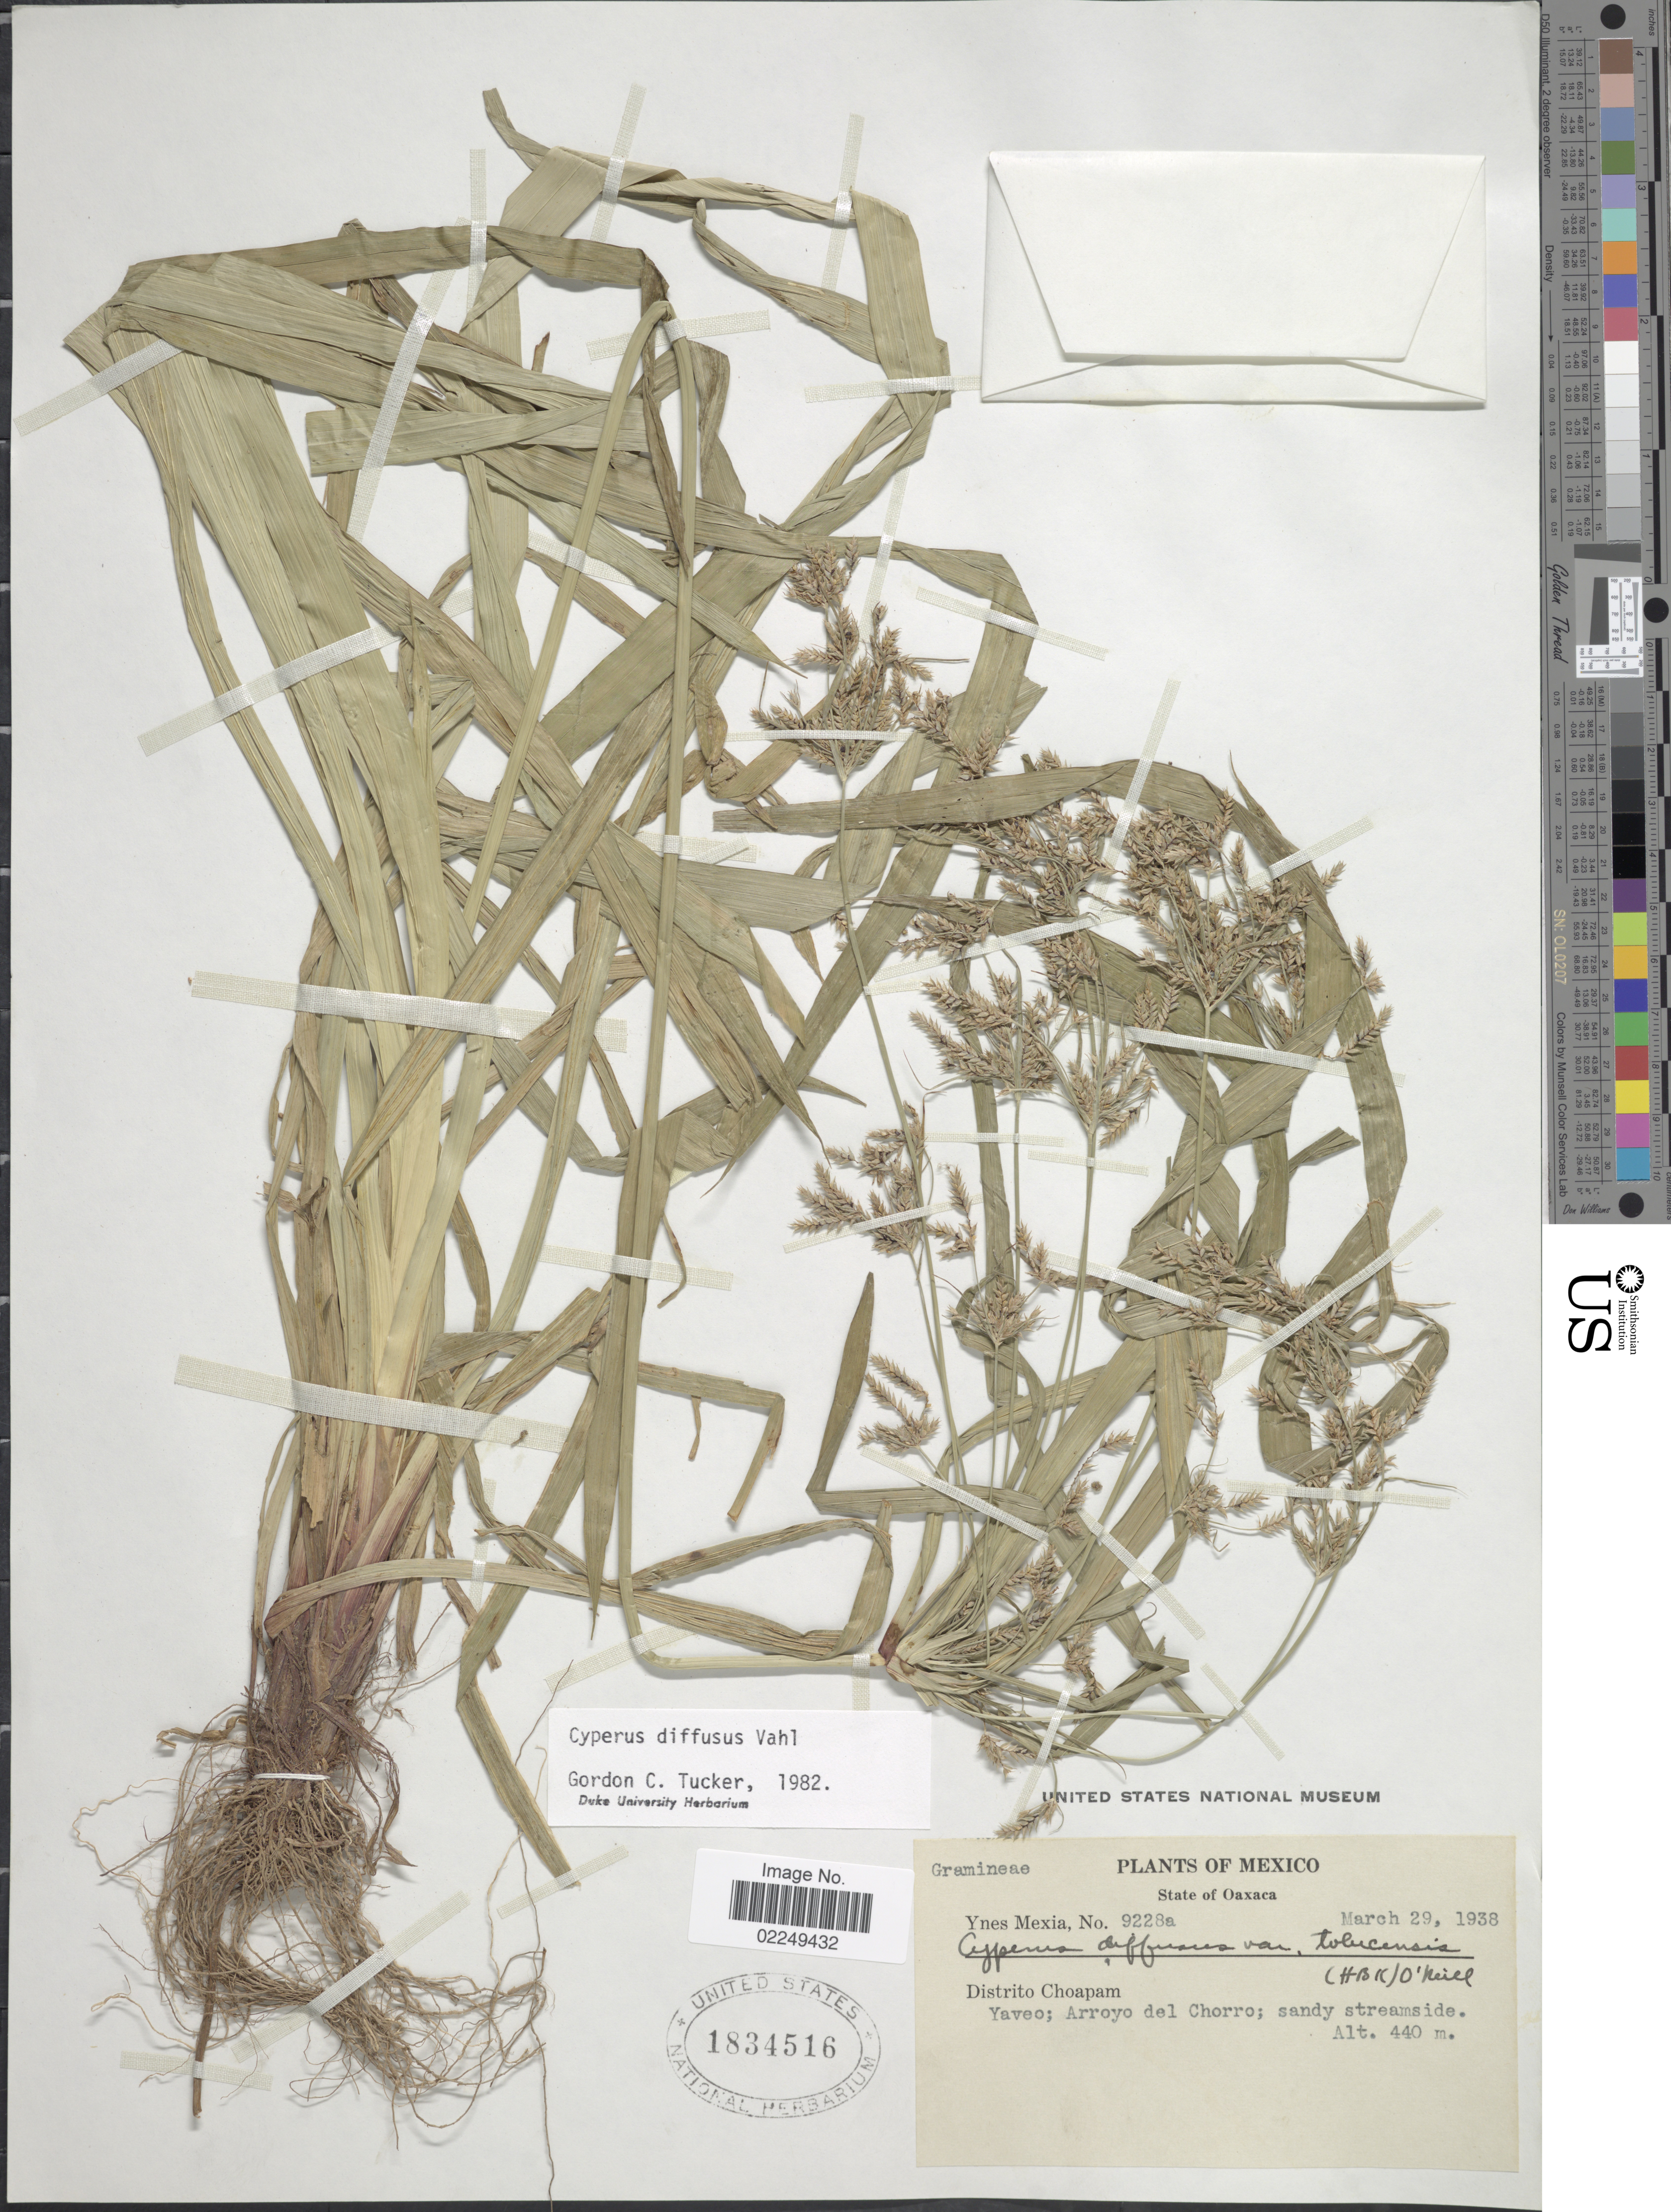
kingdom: Plantae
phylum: Tracheophyta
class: Liliopsida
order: Poales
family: Cyperaceae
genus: Cyperus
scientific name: Cyperus laxus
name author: Lam.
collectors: Y. Mexia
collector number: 9228a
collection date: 1938-03-29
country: Mexico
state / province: Oaxaca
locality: Distrito Choapam, Yaveo, Arroyo del Chorro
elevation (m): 440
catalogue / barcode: US 1834516